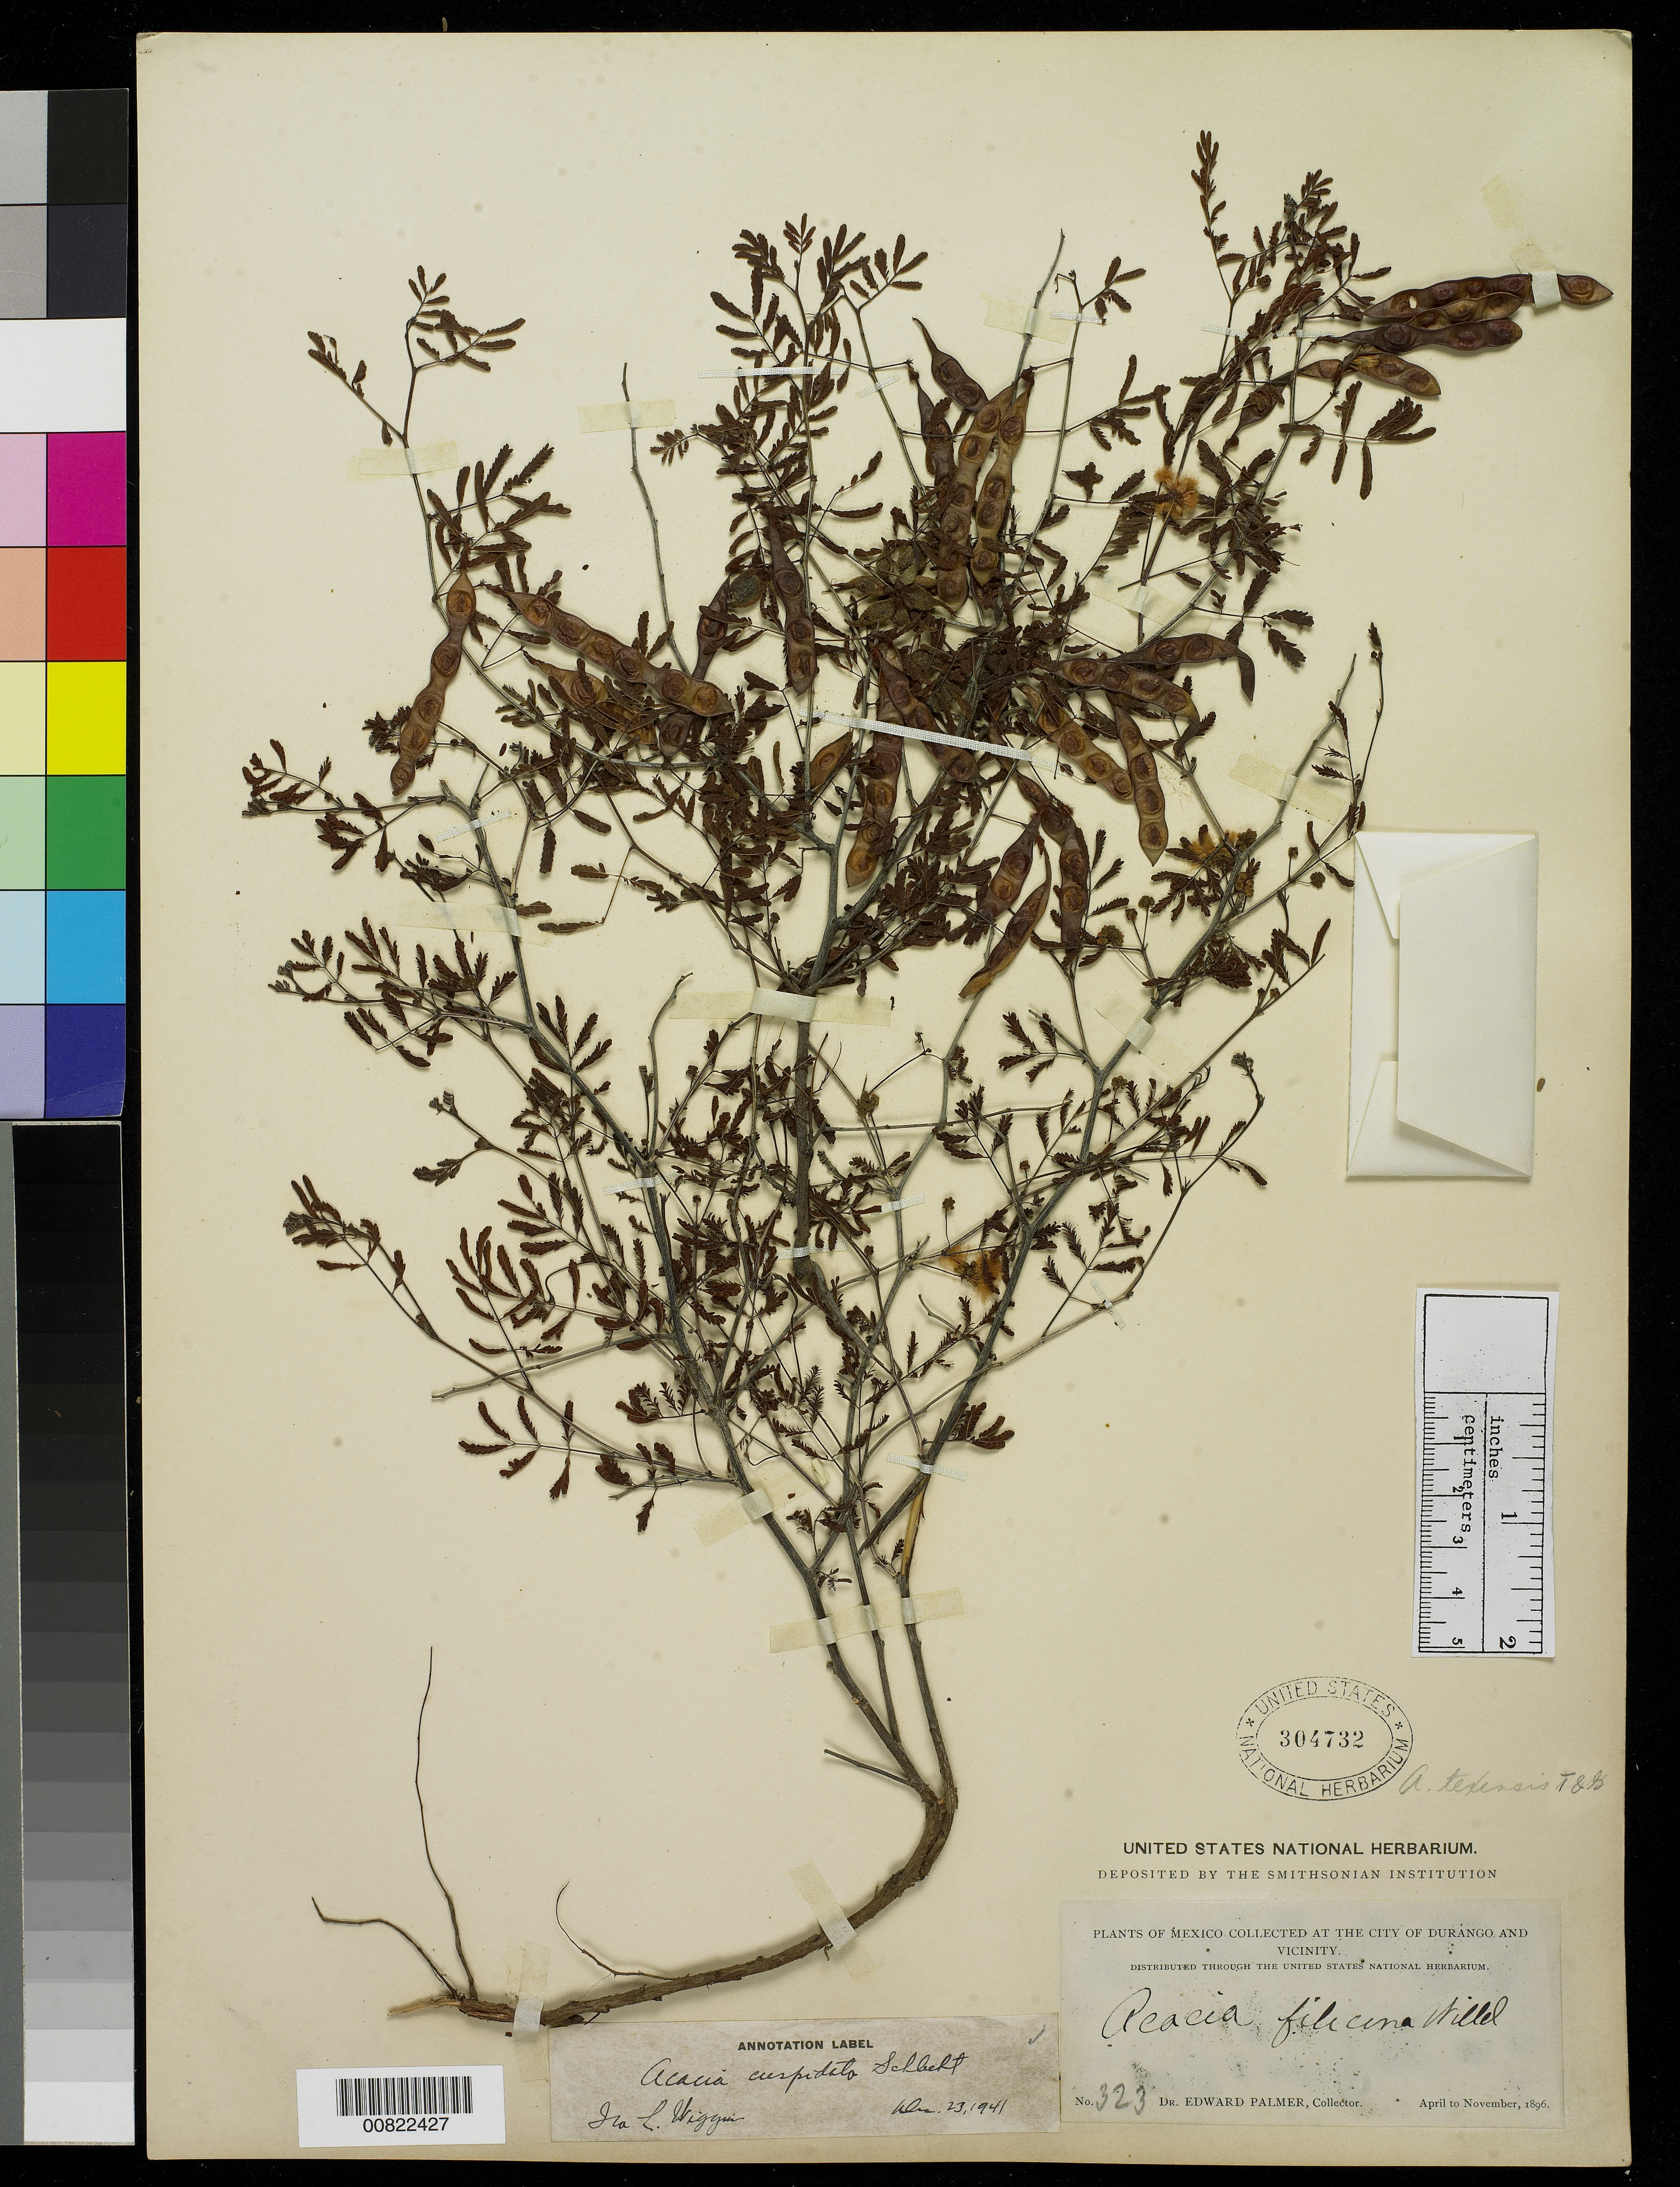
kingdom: Plantae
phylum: Tracheophyta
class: Magnoliopsida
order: Fabales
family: Fabaceae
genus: Acaciella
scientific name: Acaciella angustissima var. texensis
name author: (Nutt. ex Torr. & A. Gray) L. Rico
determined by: Rico, L.; Bachman, --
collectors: E. Palmer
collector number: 323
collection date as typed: Apr 1896 to -- Nov 1896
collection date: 1896-04/1896-11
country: Mexico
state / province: Durango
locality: City of Durango and vicinity.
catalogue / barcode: US 304732